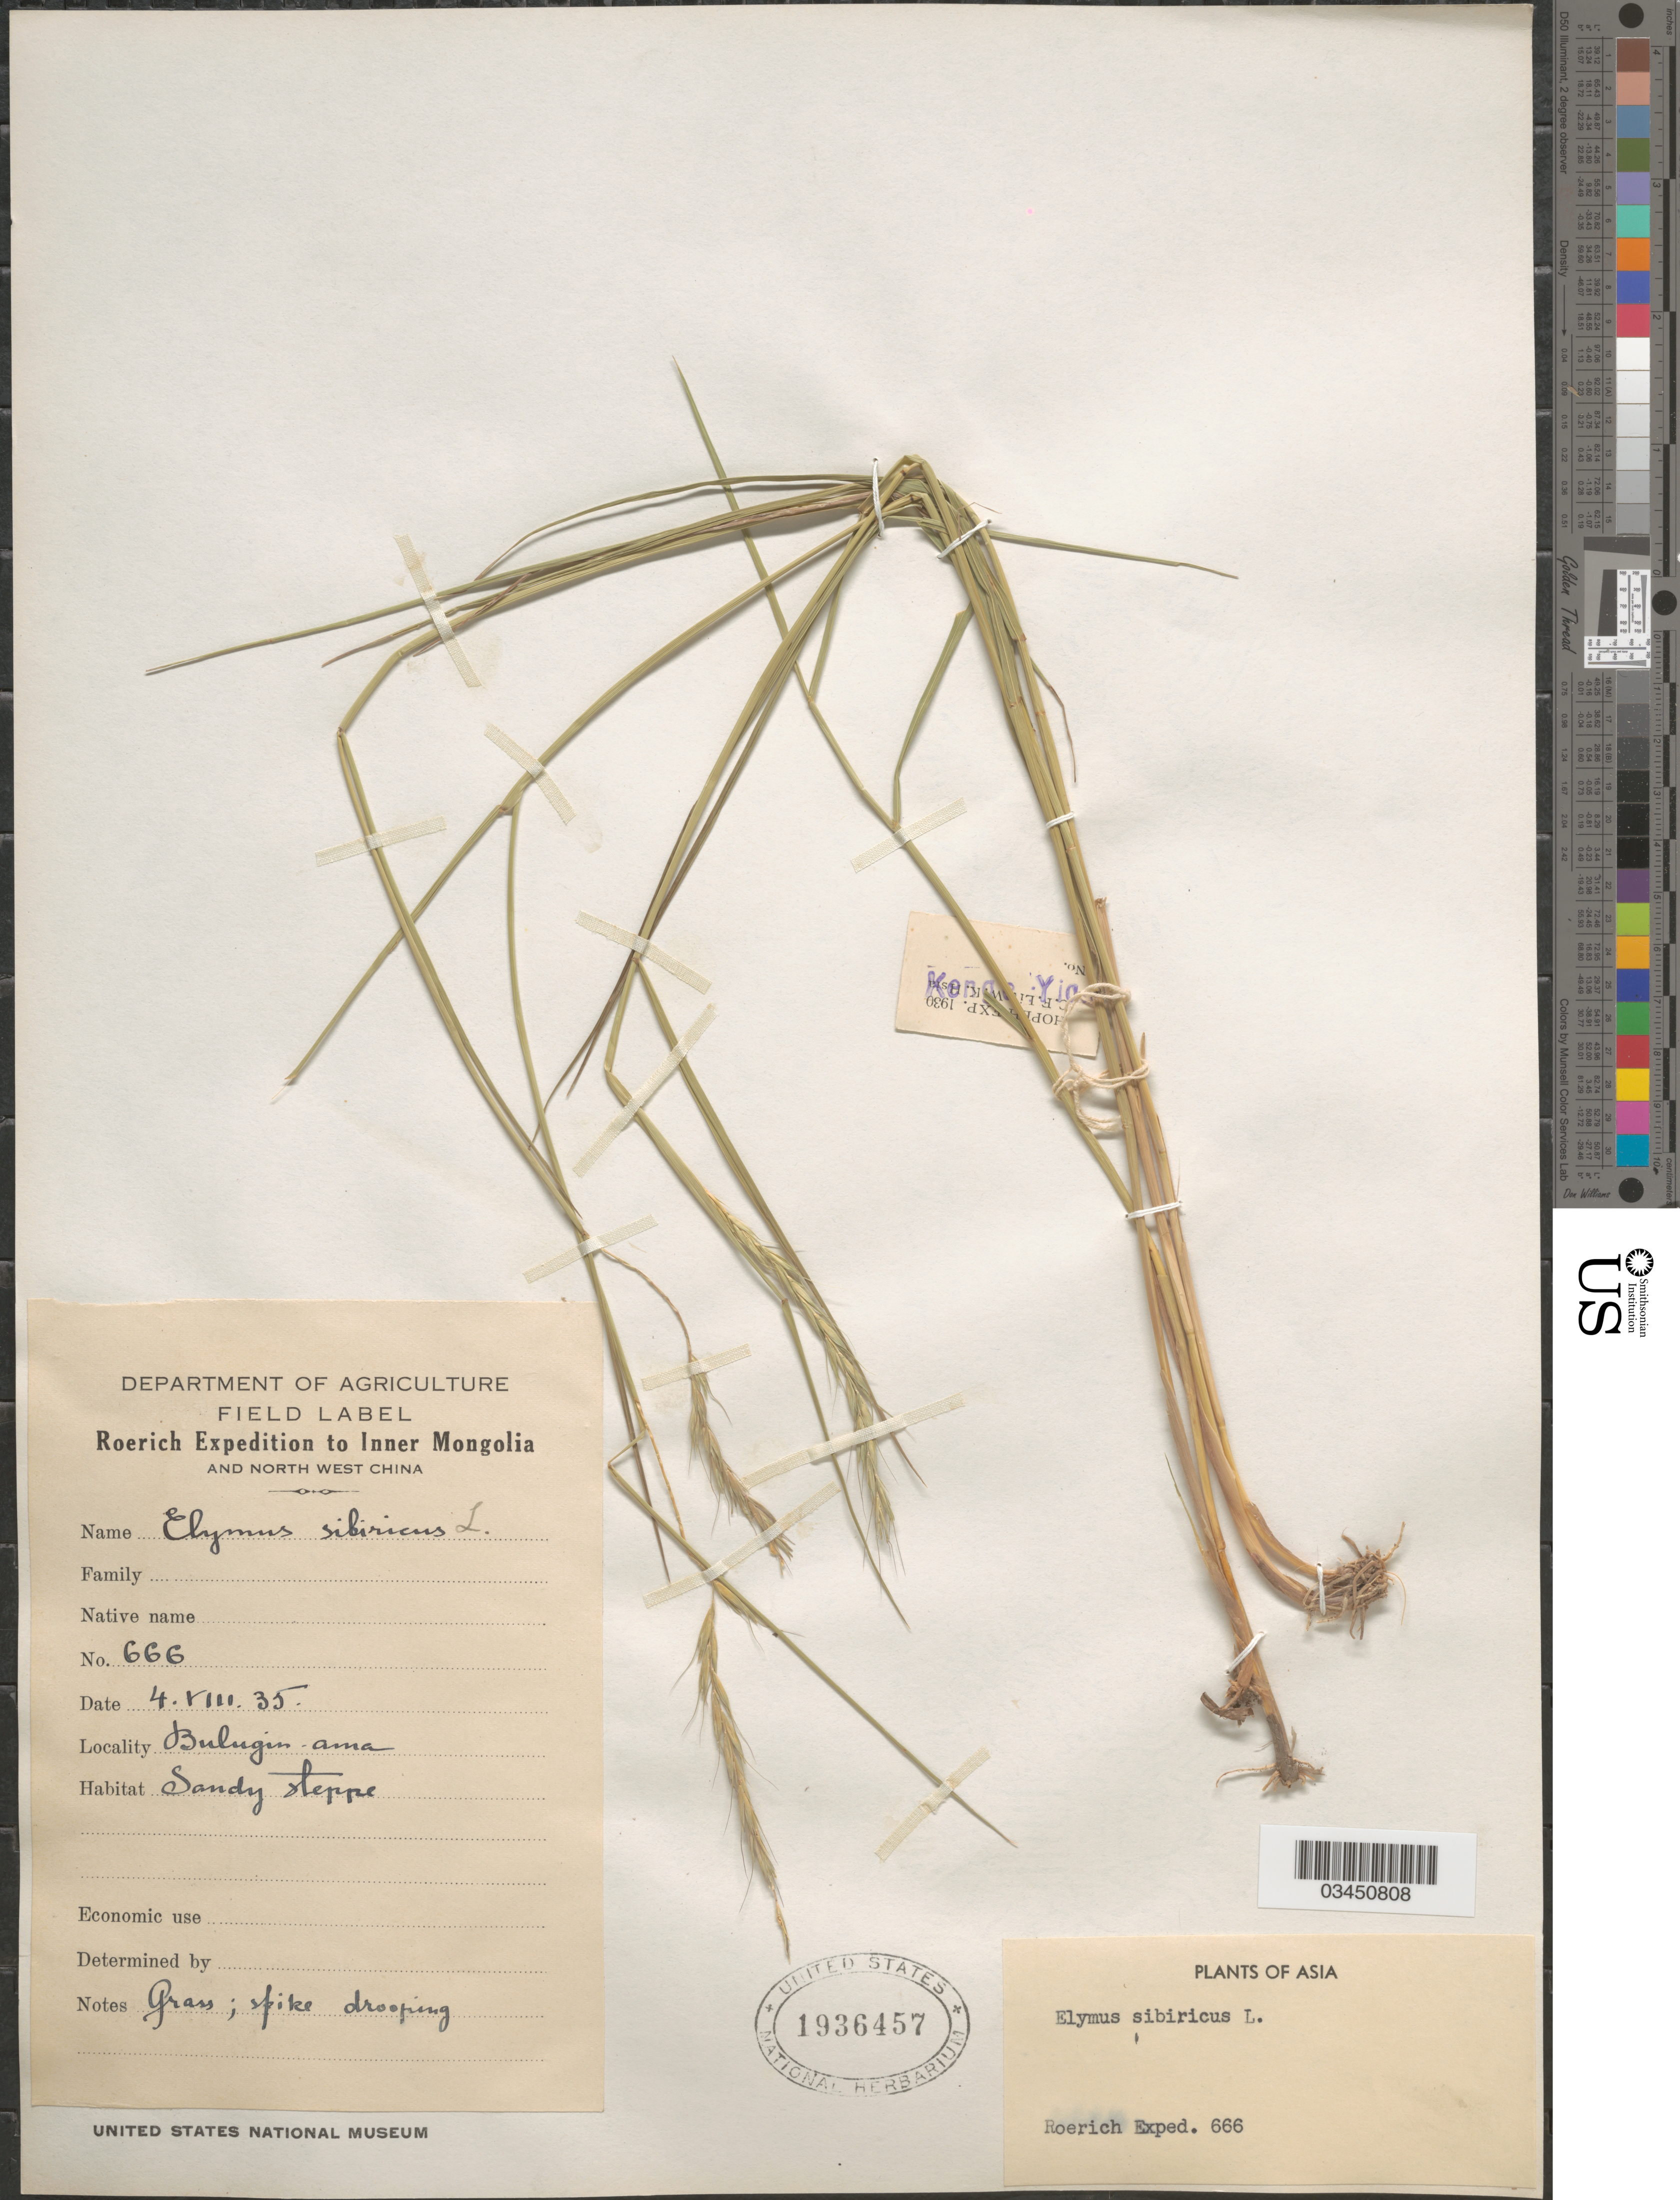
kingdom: Plantae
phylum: Tracheophyta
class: Liliopsida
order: Poales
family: Poaceae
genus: Elymus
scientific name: Elymus sibiricus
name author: L.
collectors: Roerich Expedition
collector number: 666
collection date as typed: Transcribed d/m/y: 4/8/35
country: China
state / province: Nei Monggol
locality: To Inner Mongolia and North West China. Bulugin-ama. Asia.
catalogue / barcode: US 1936457